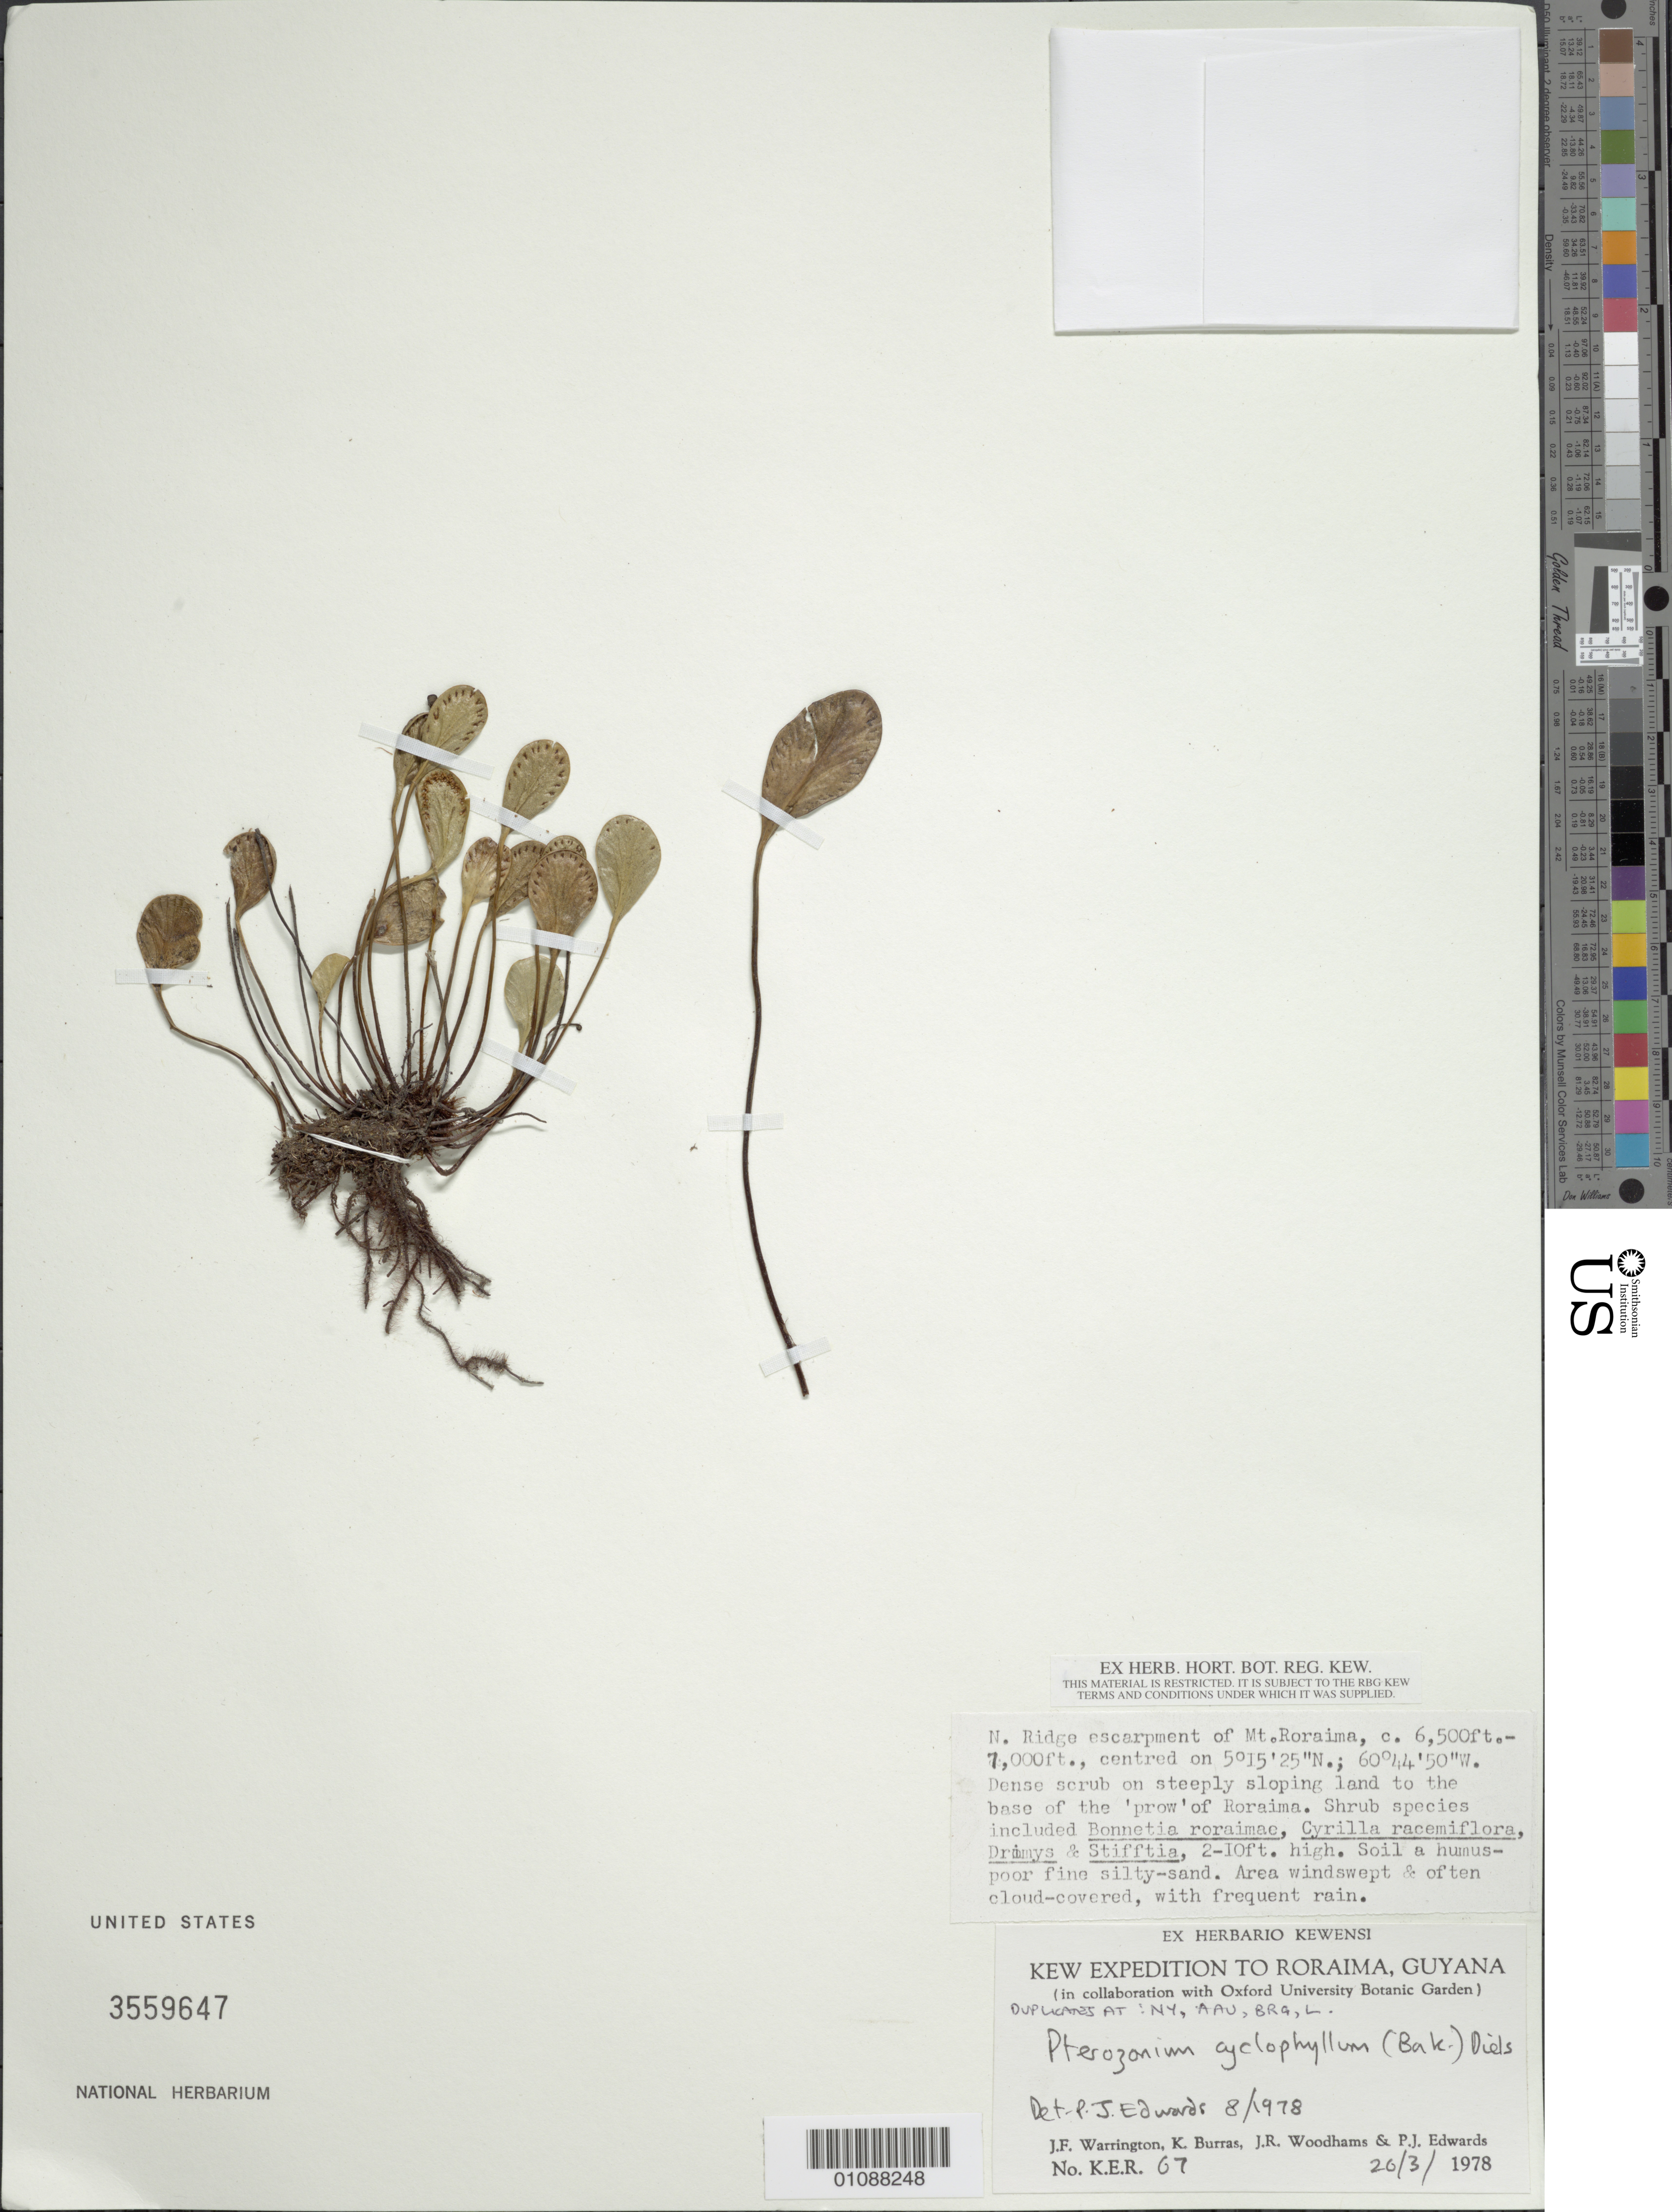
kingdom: Plantae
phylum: Tracheophyta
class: Polypodiopsida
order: Polypodiales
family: Pteridaceae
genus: Pterozonium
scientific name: Pterozonium cyclophyllum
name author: (Baker) Diels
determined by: Edwards, P. J.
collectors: J. Warrington, K. Burras, J. Woodhams & P. Edwards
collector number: KER 67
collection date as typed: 26-Mar-78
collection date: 1978-03-26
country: Guyana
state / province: Cuyuni-Mazaruni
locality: Mt. Roraima, N ridge escarpment of Mt. Roraima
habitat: Dense scrub on steeply sloping land to the base of the "prow" of Roraima. Shrub species included Bonnetia roraimae, Cyrilla racemiflora, Drimys and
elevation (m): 1981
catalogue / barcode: US 3559647